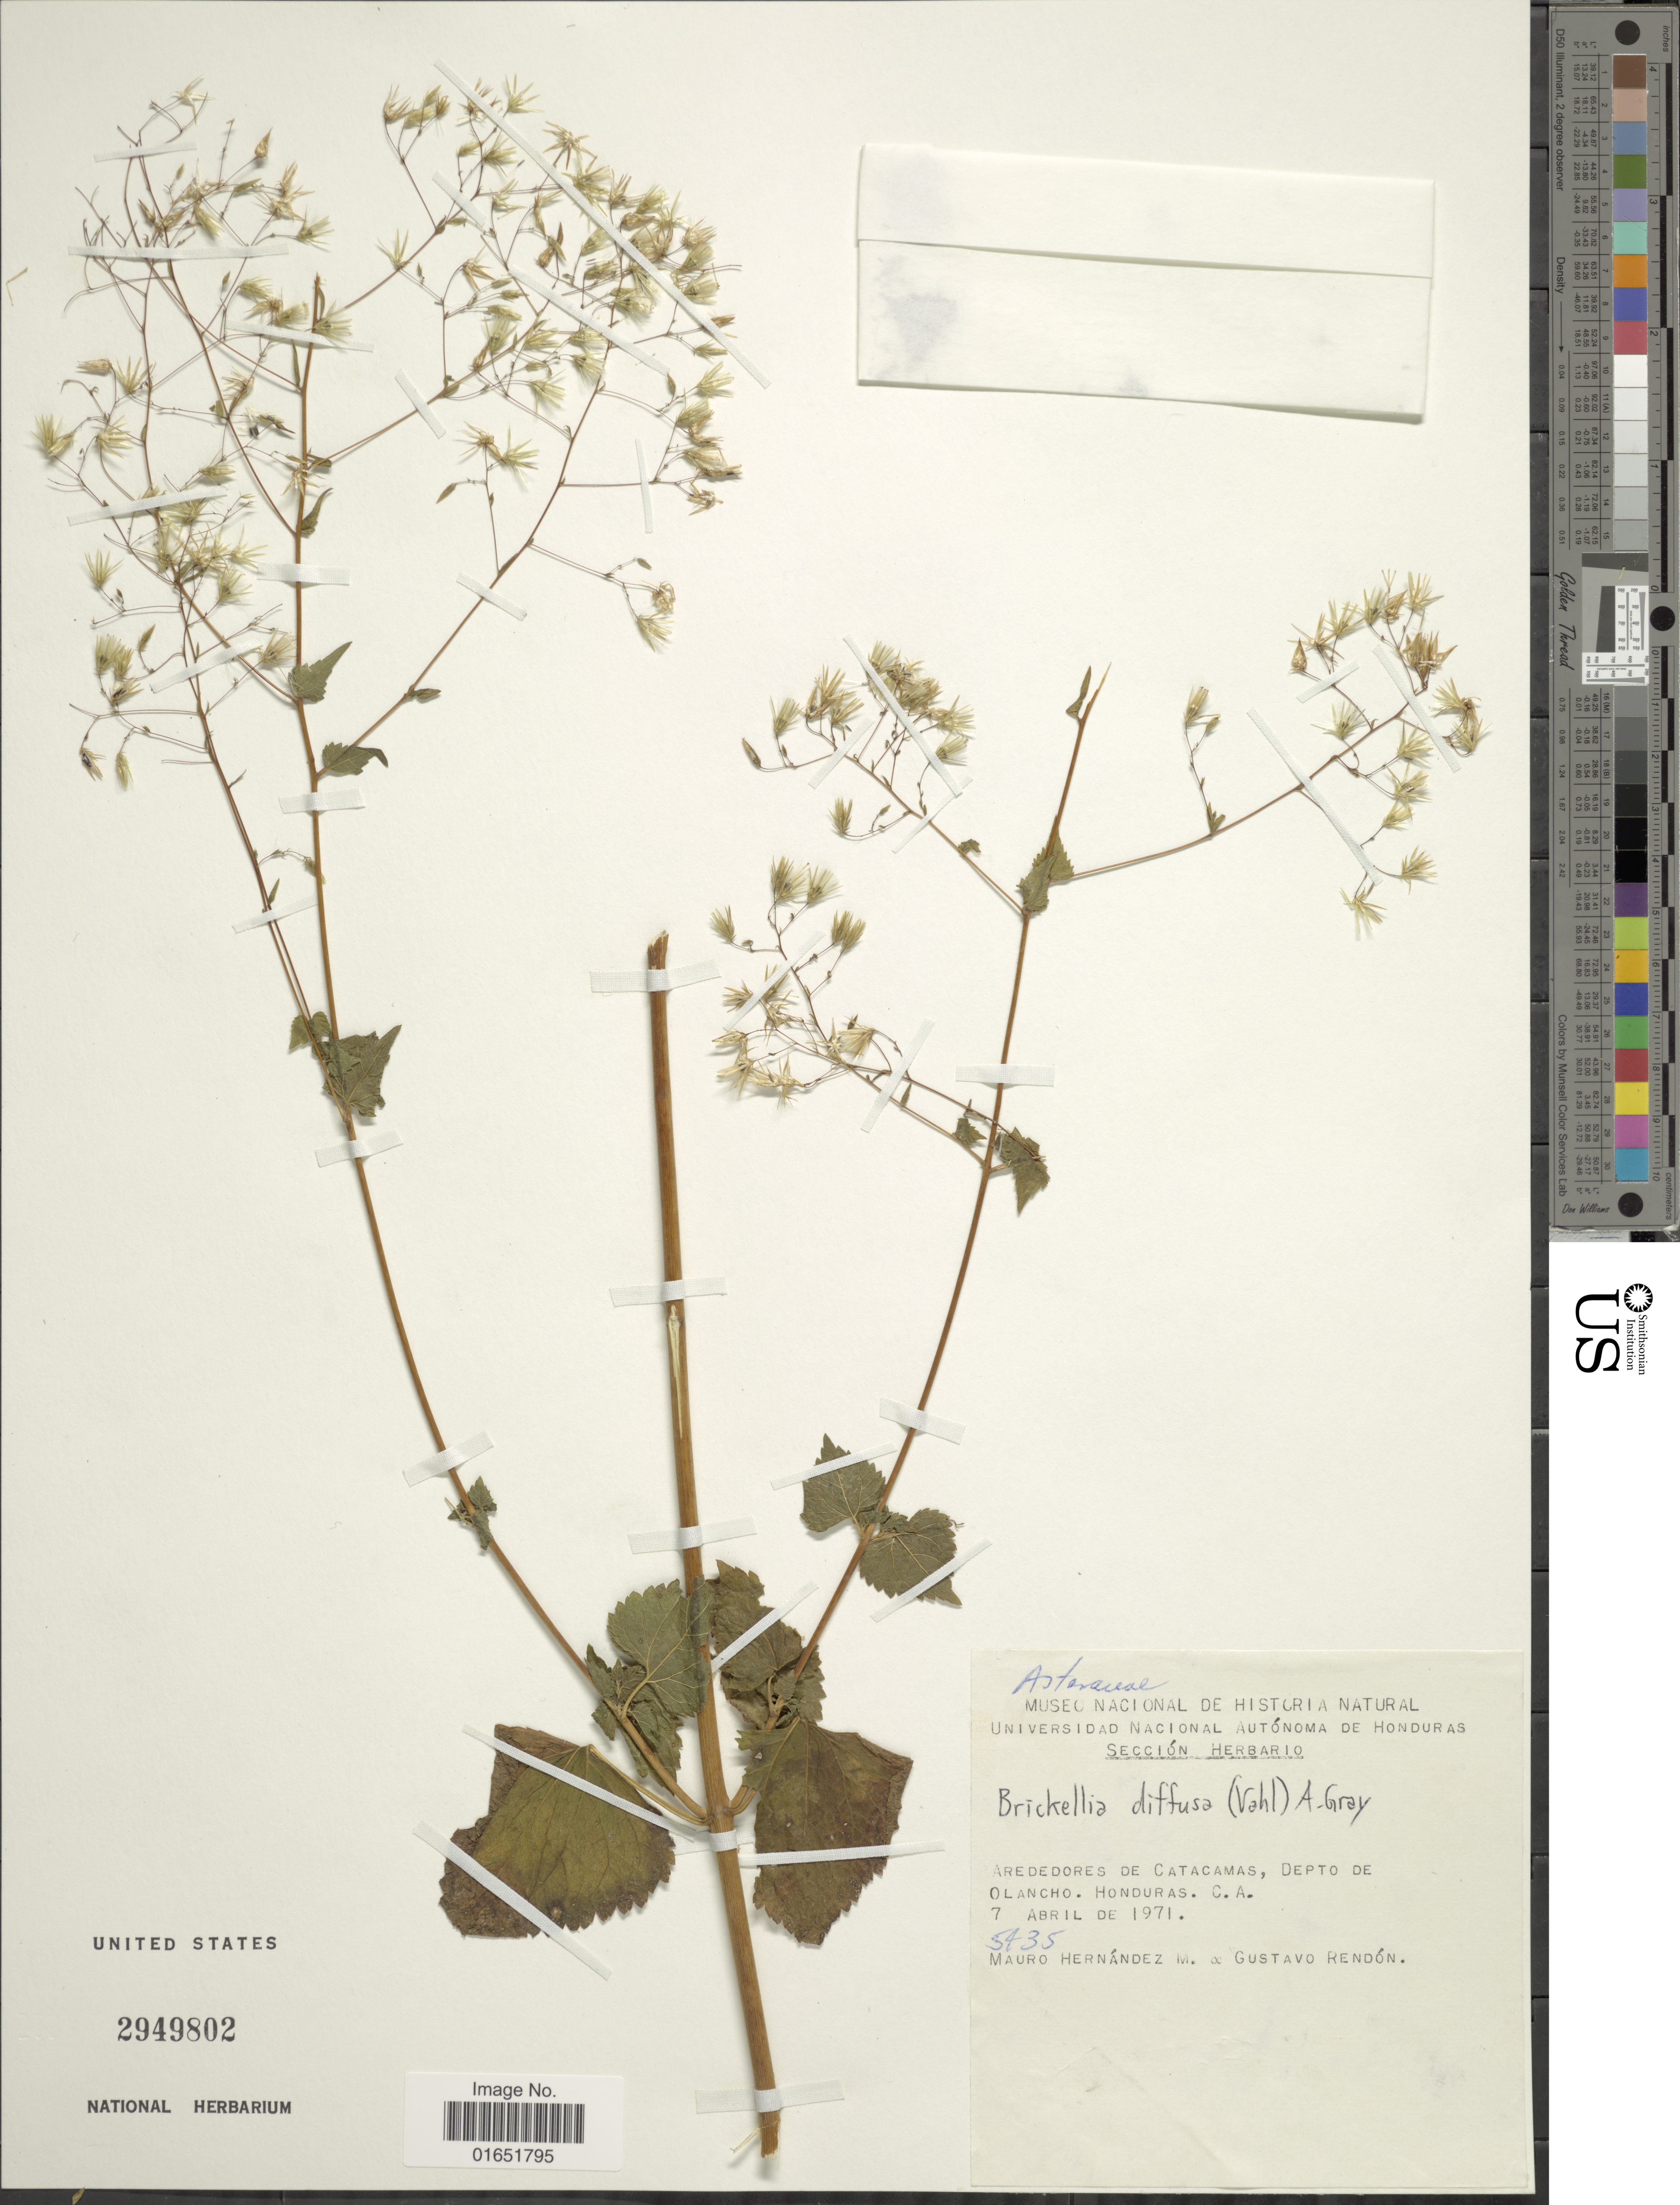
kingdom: Plantae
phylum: Tracheophyta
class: Magnoliopsida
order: Asterales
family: Asteraceae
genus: Brickellia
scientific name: Brickellia diffusa M.E. Jones, nom illeg.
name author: M.E. Jones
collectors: M. Hernandez & G. Rendón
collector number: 5435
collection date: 1971-04-07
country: Honduras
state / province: Olancho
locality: Arededores de Catacamas, Depto de Olancho, C.A.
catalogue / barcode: US 2949802